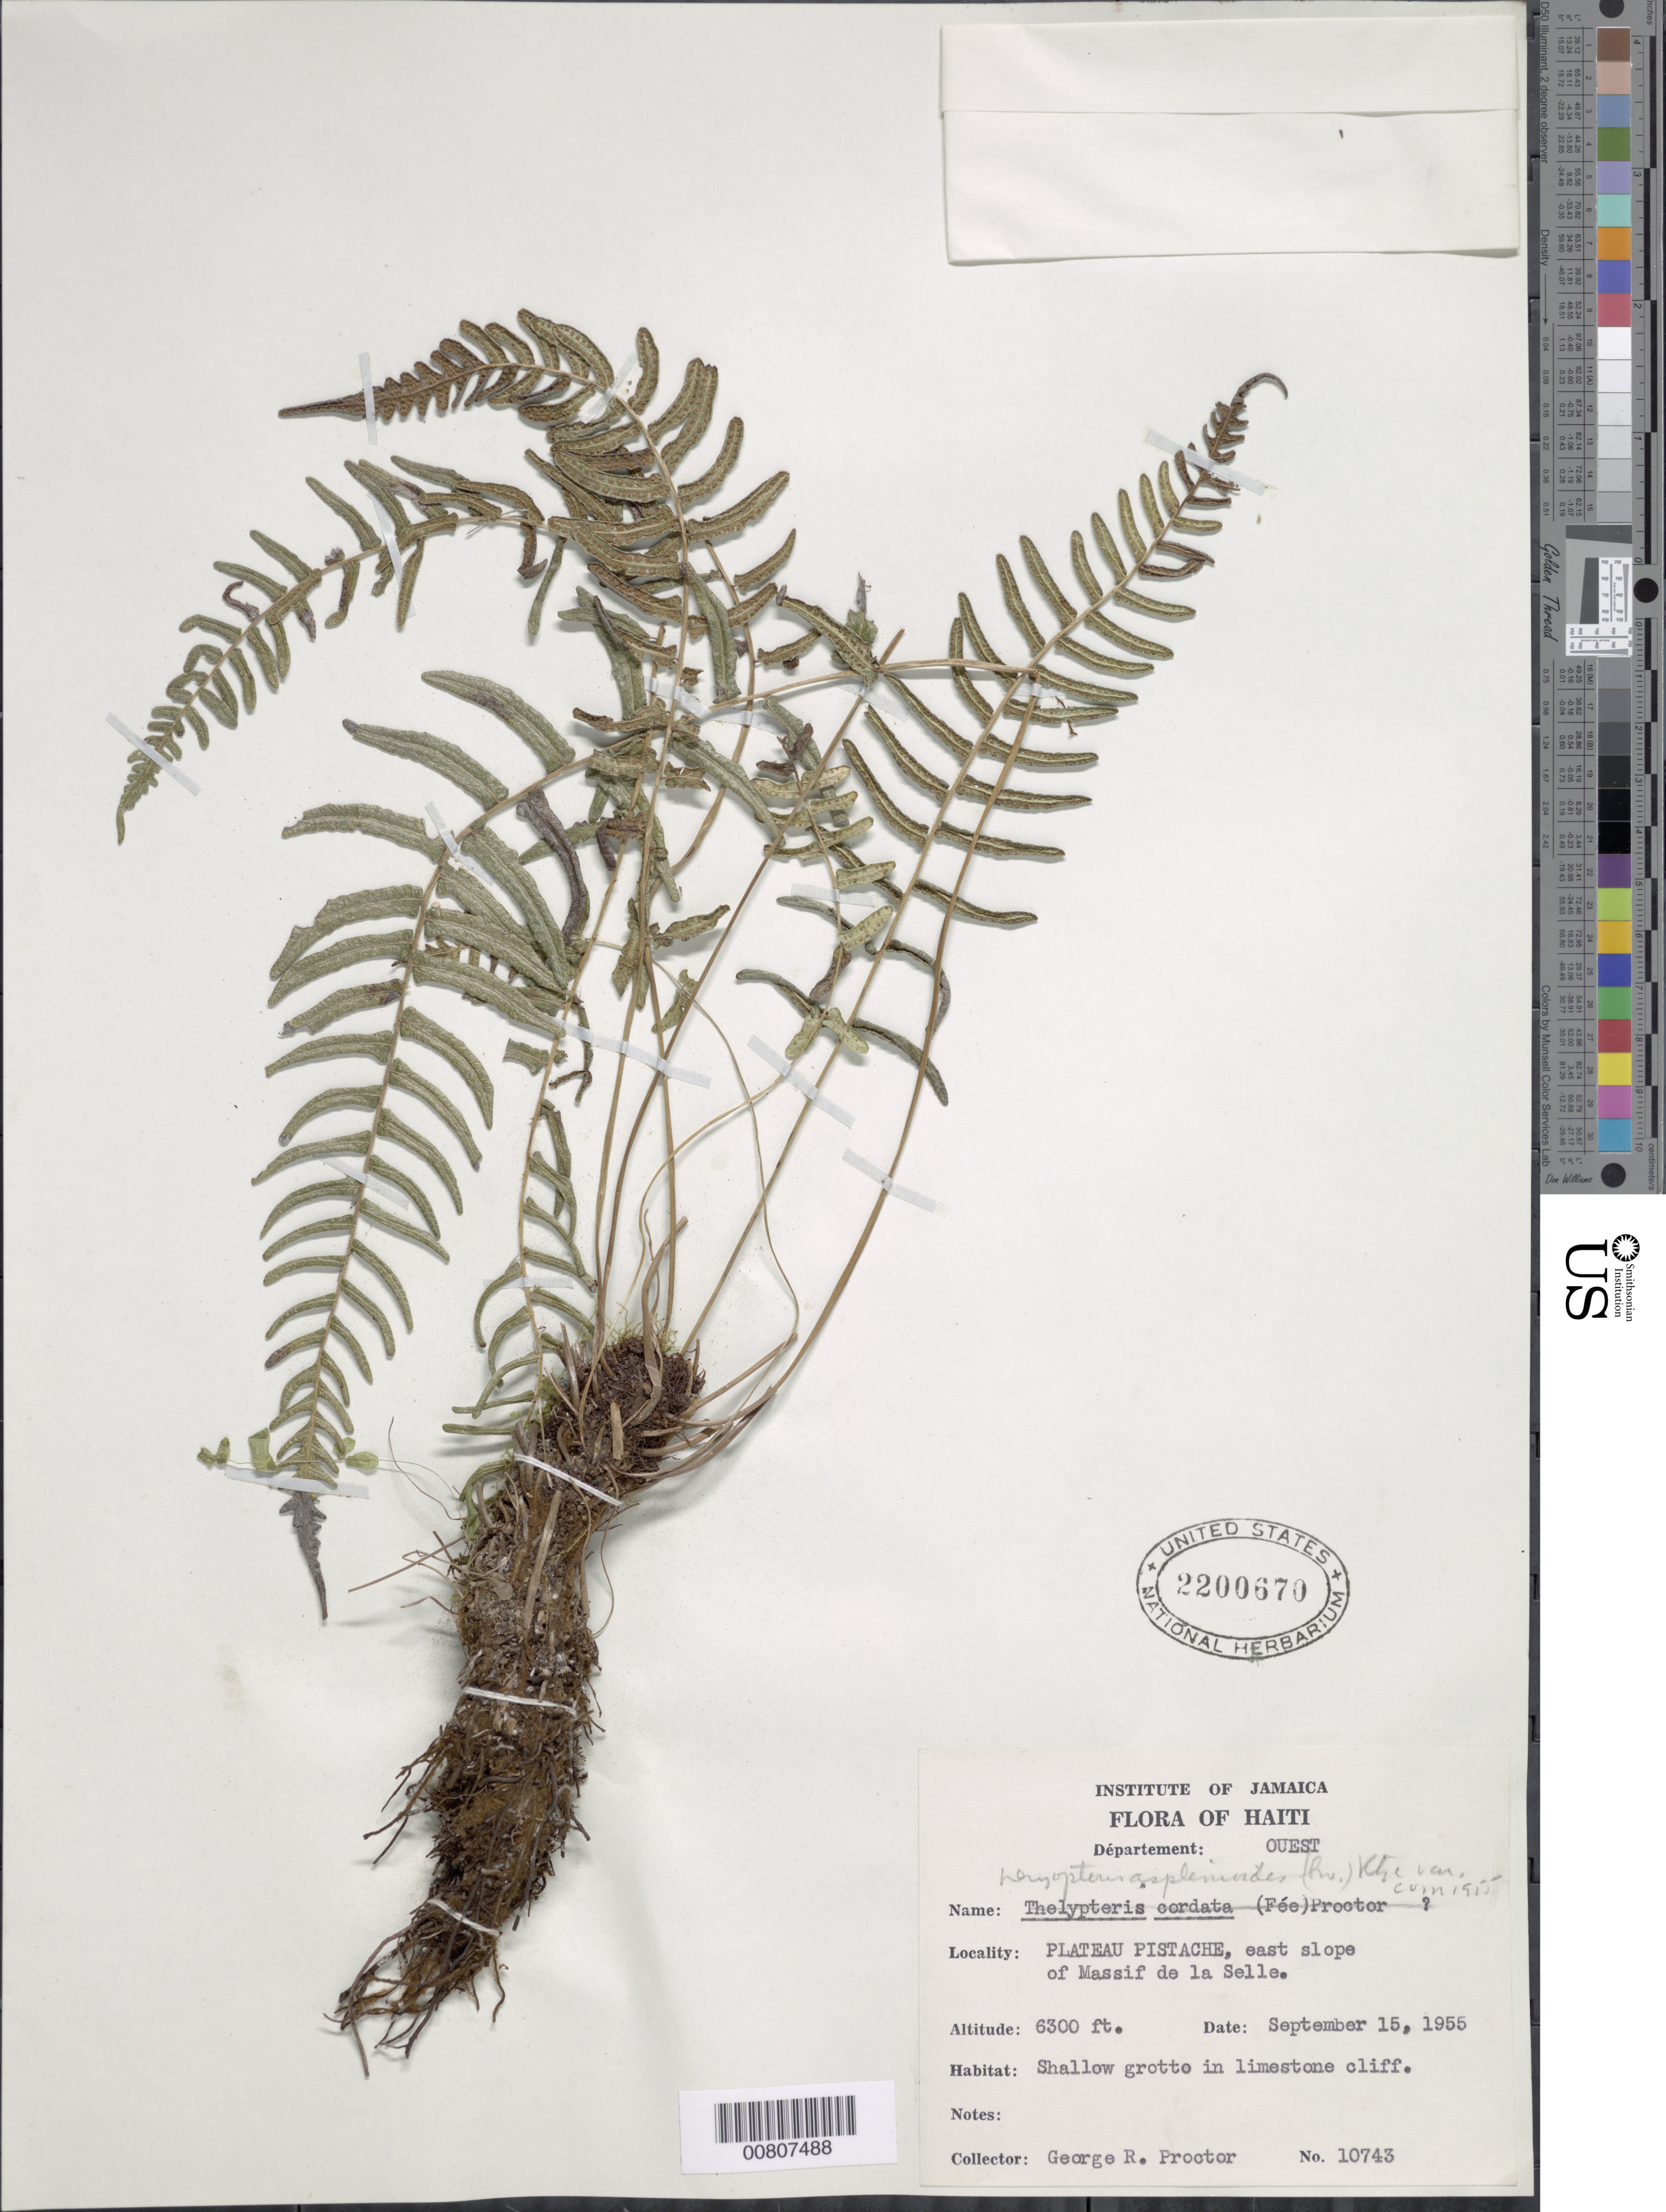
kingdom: Plantae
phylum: Tracheophyta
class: Polypodiopsida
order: Polypodiales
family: Thelypteridaceae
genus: Goniopteris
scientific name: Goniopteris retroflexa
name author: (L.) Pic. Serm.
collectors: G. R. Proctor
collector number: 10743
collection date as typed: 15 Sep 1955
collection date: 1955-09-15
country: Haiti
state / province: Ouest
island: Hispaniola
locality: Plateau Pistache, E slope of Massif de la Selle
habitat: Shallow grotto in limestone cliff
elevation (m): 1920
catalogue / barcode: US 2200670